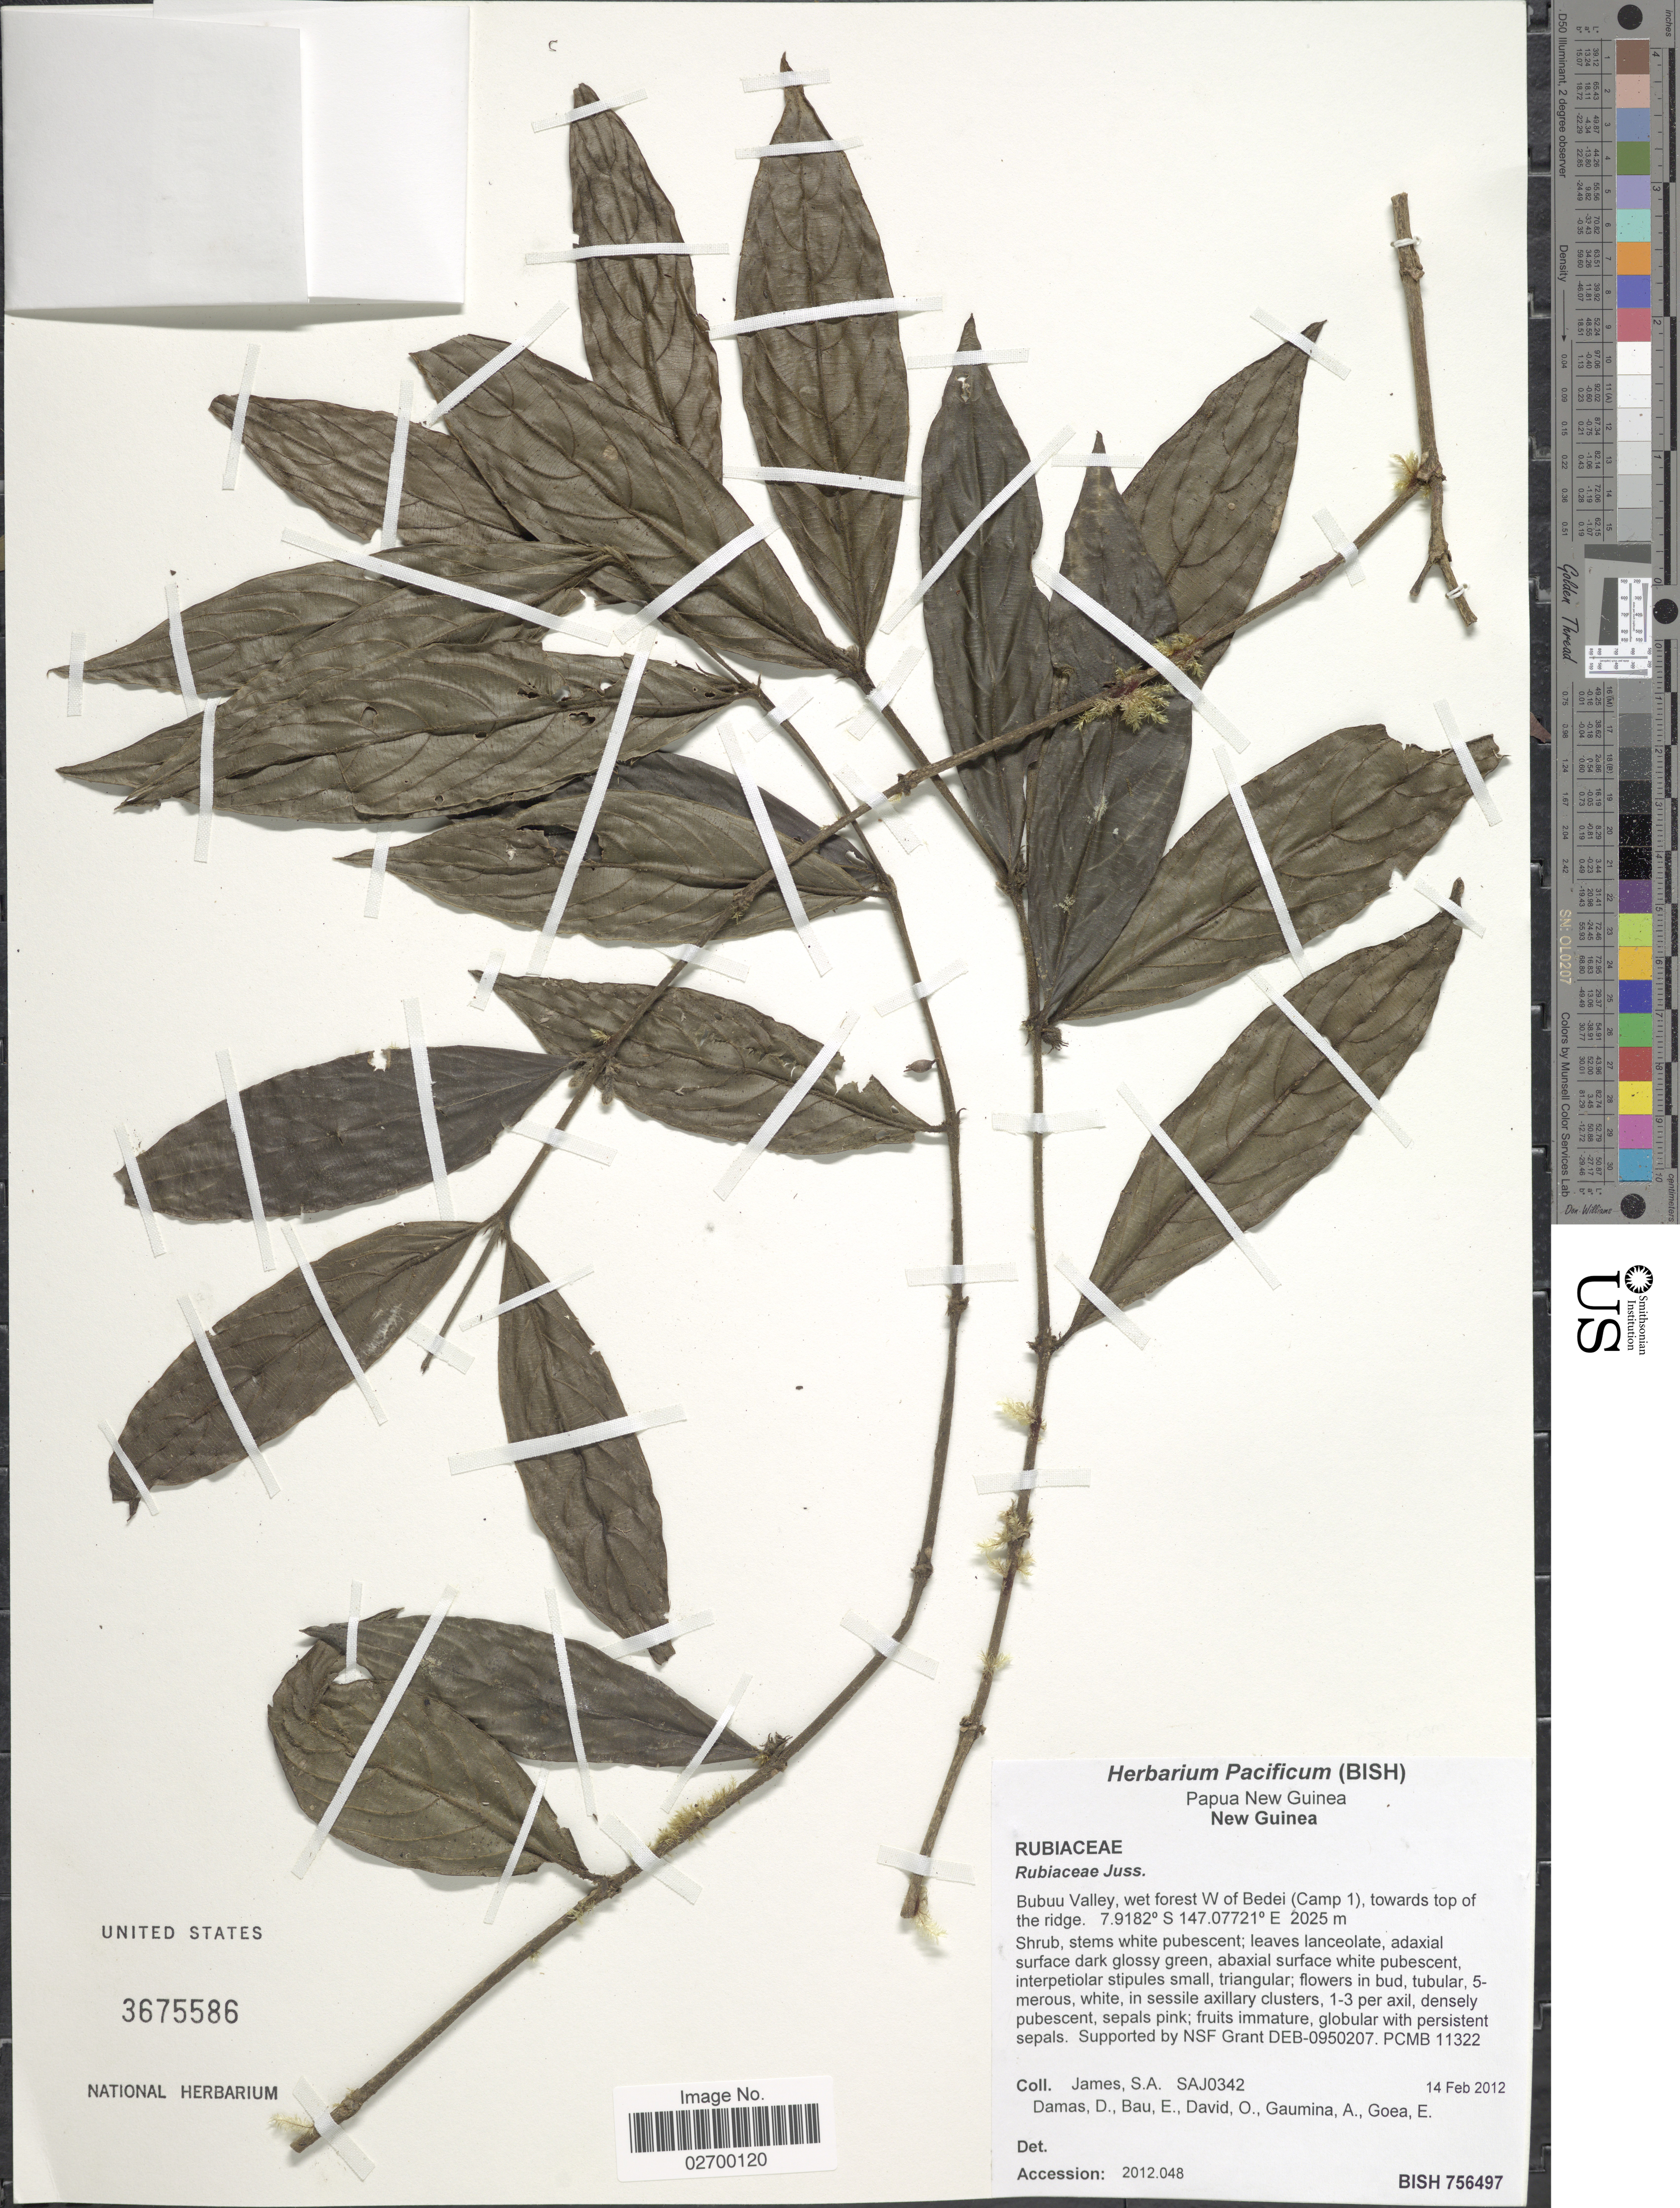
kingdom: Plantae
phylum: Tracheophyta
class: Magnoliopsida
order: Gentianales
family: Rubiaceae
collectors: S. James, D. Damas, E. Bau, O. David & et al.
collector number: SAJ0342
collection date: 2012-02-14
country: Papua New Guinea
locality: New Guinea. Bubuu Valley, wet forest of W of Bedei (Camp 1), towards top of the ridge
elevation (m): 2025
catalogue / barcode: US 3675586